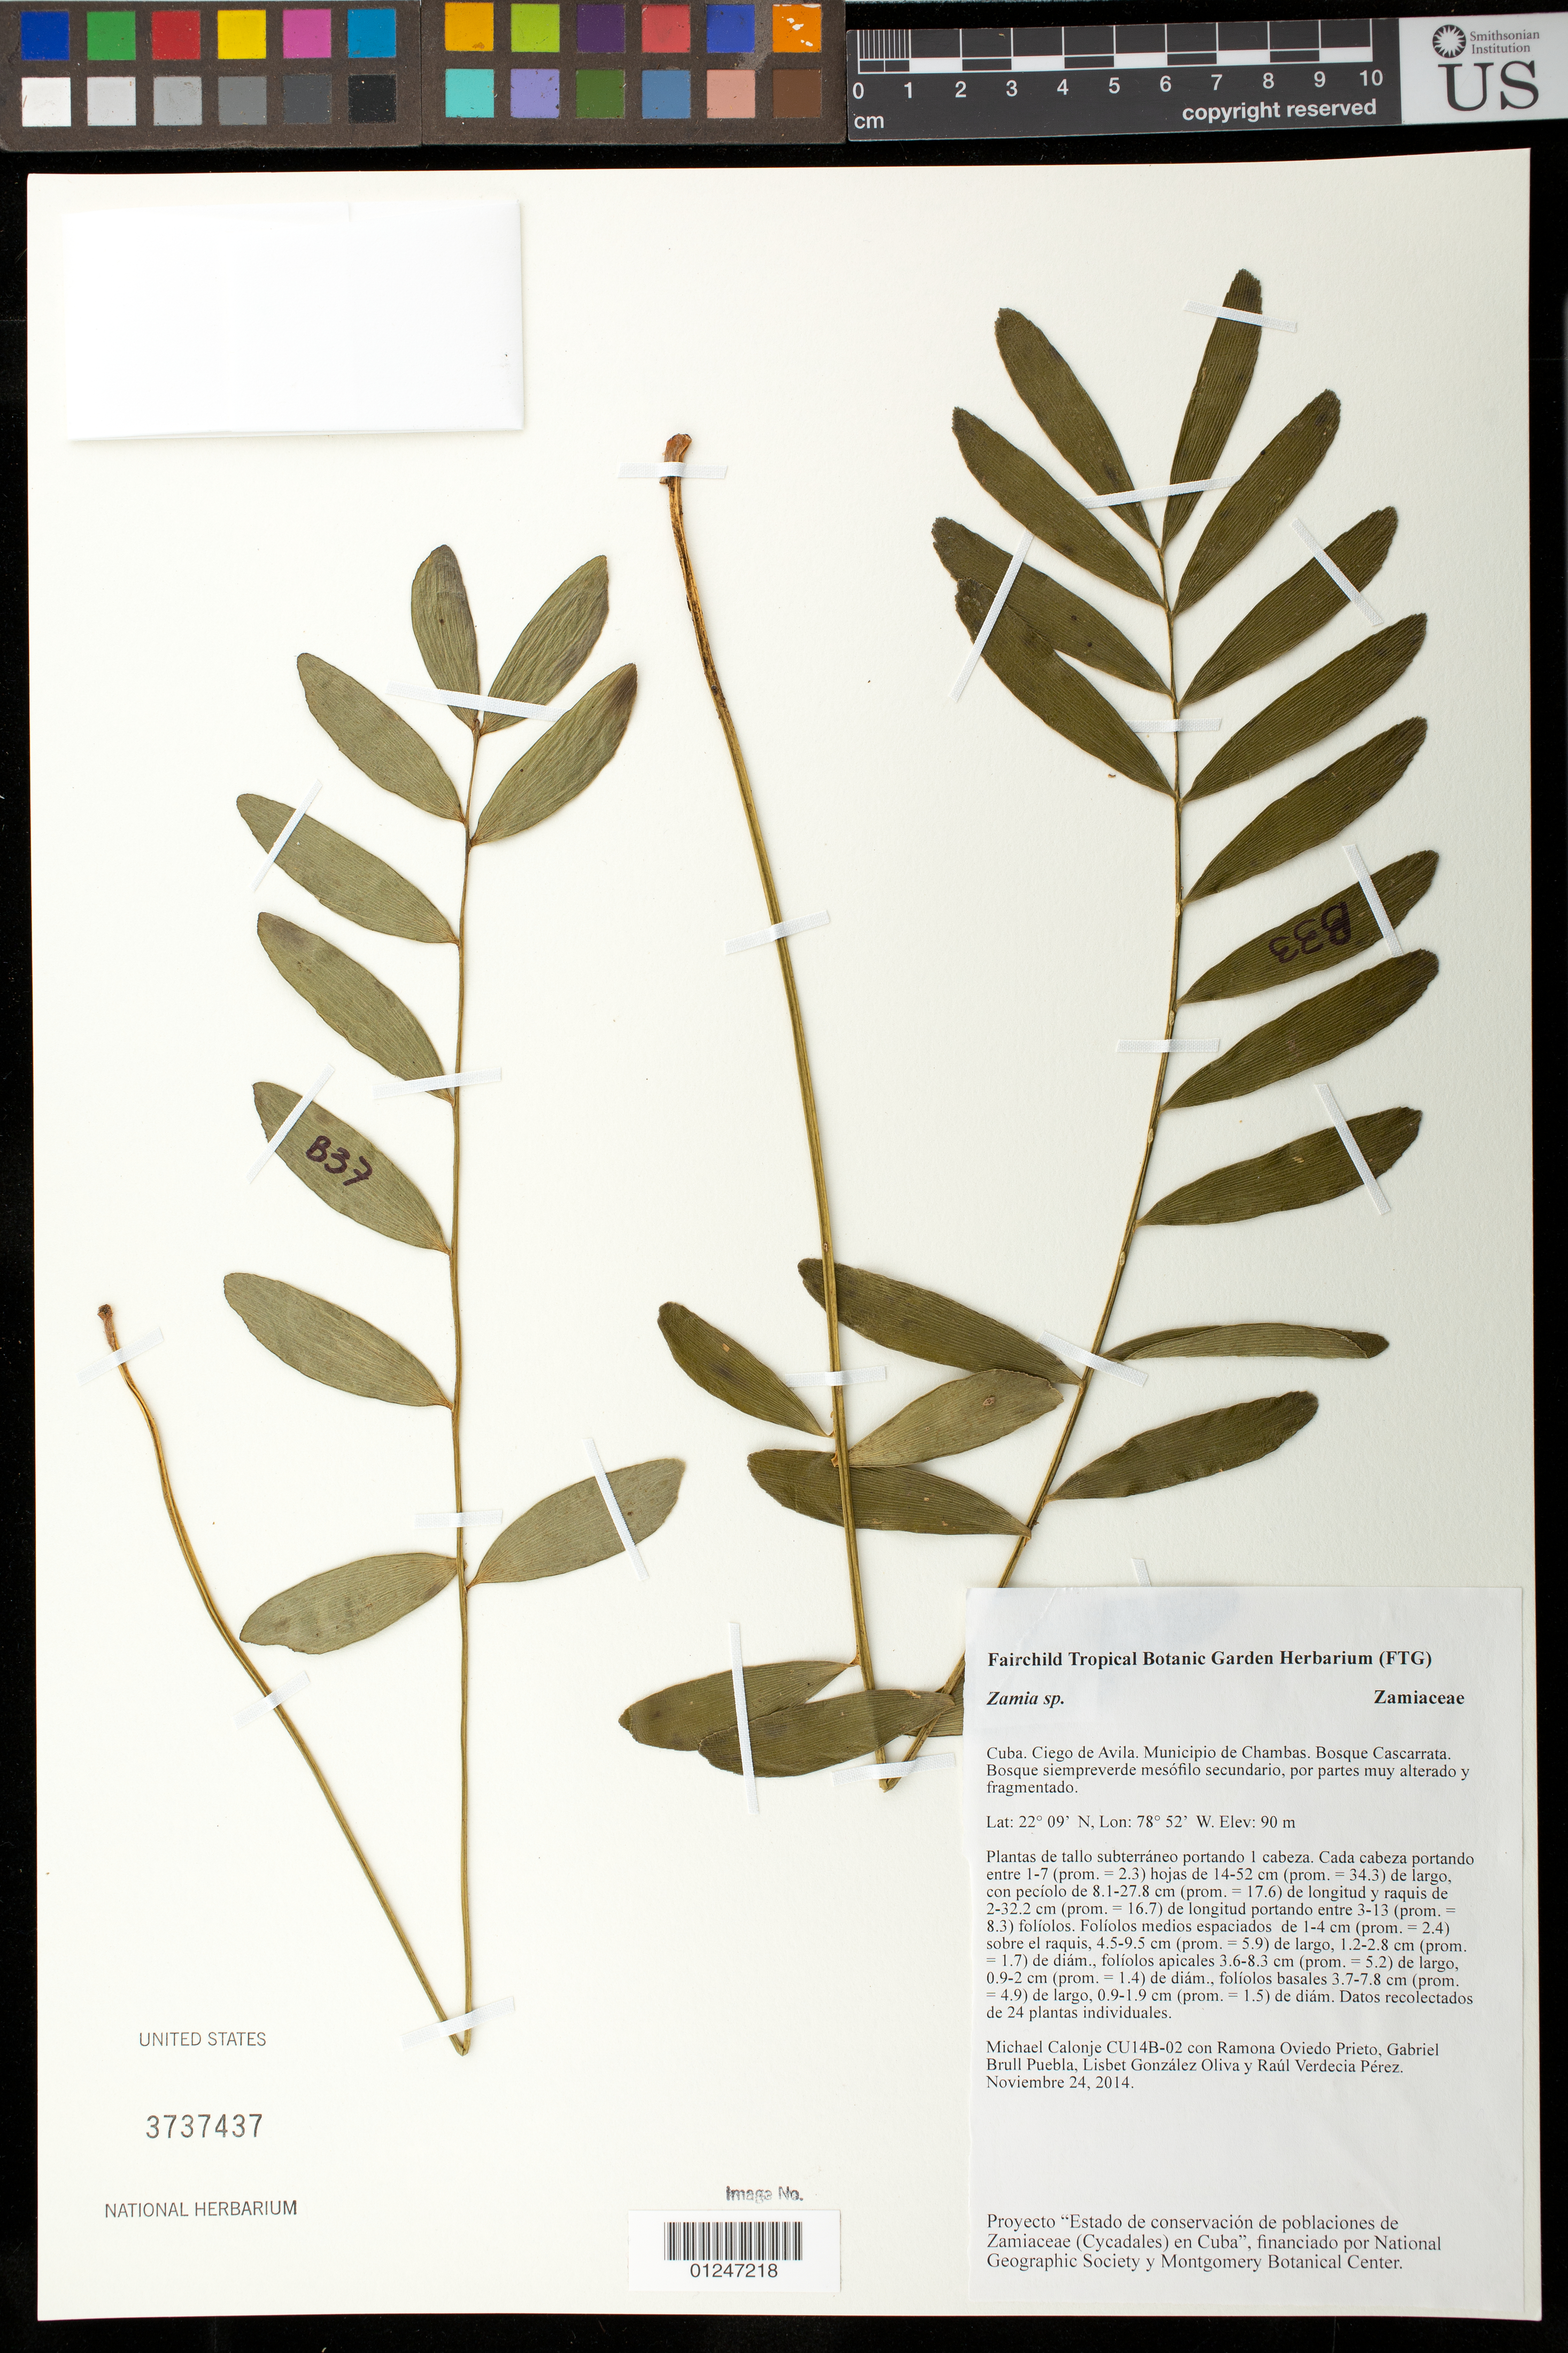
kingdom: Plantae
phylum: Tracheophyta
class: Cycadopsida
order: Cycadales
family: Zamiaceae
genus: Zamia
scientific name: Zamia sp.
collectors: M. Calonje, R. Oviedo, G. Brull Puebla, L. Oliva & R. Verdecia Perez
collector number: CU14B-02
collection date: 2014-11-24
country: Cuba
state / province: Ciego de Ávila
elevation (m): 90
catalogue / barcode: US 3737437